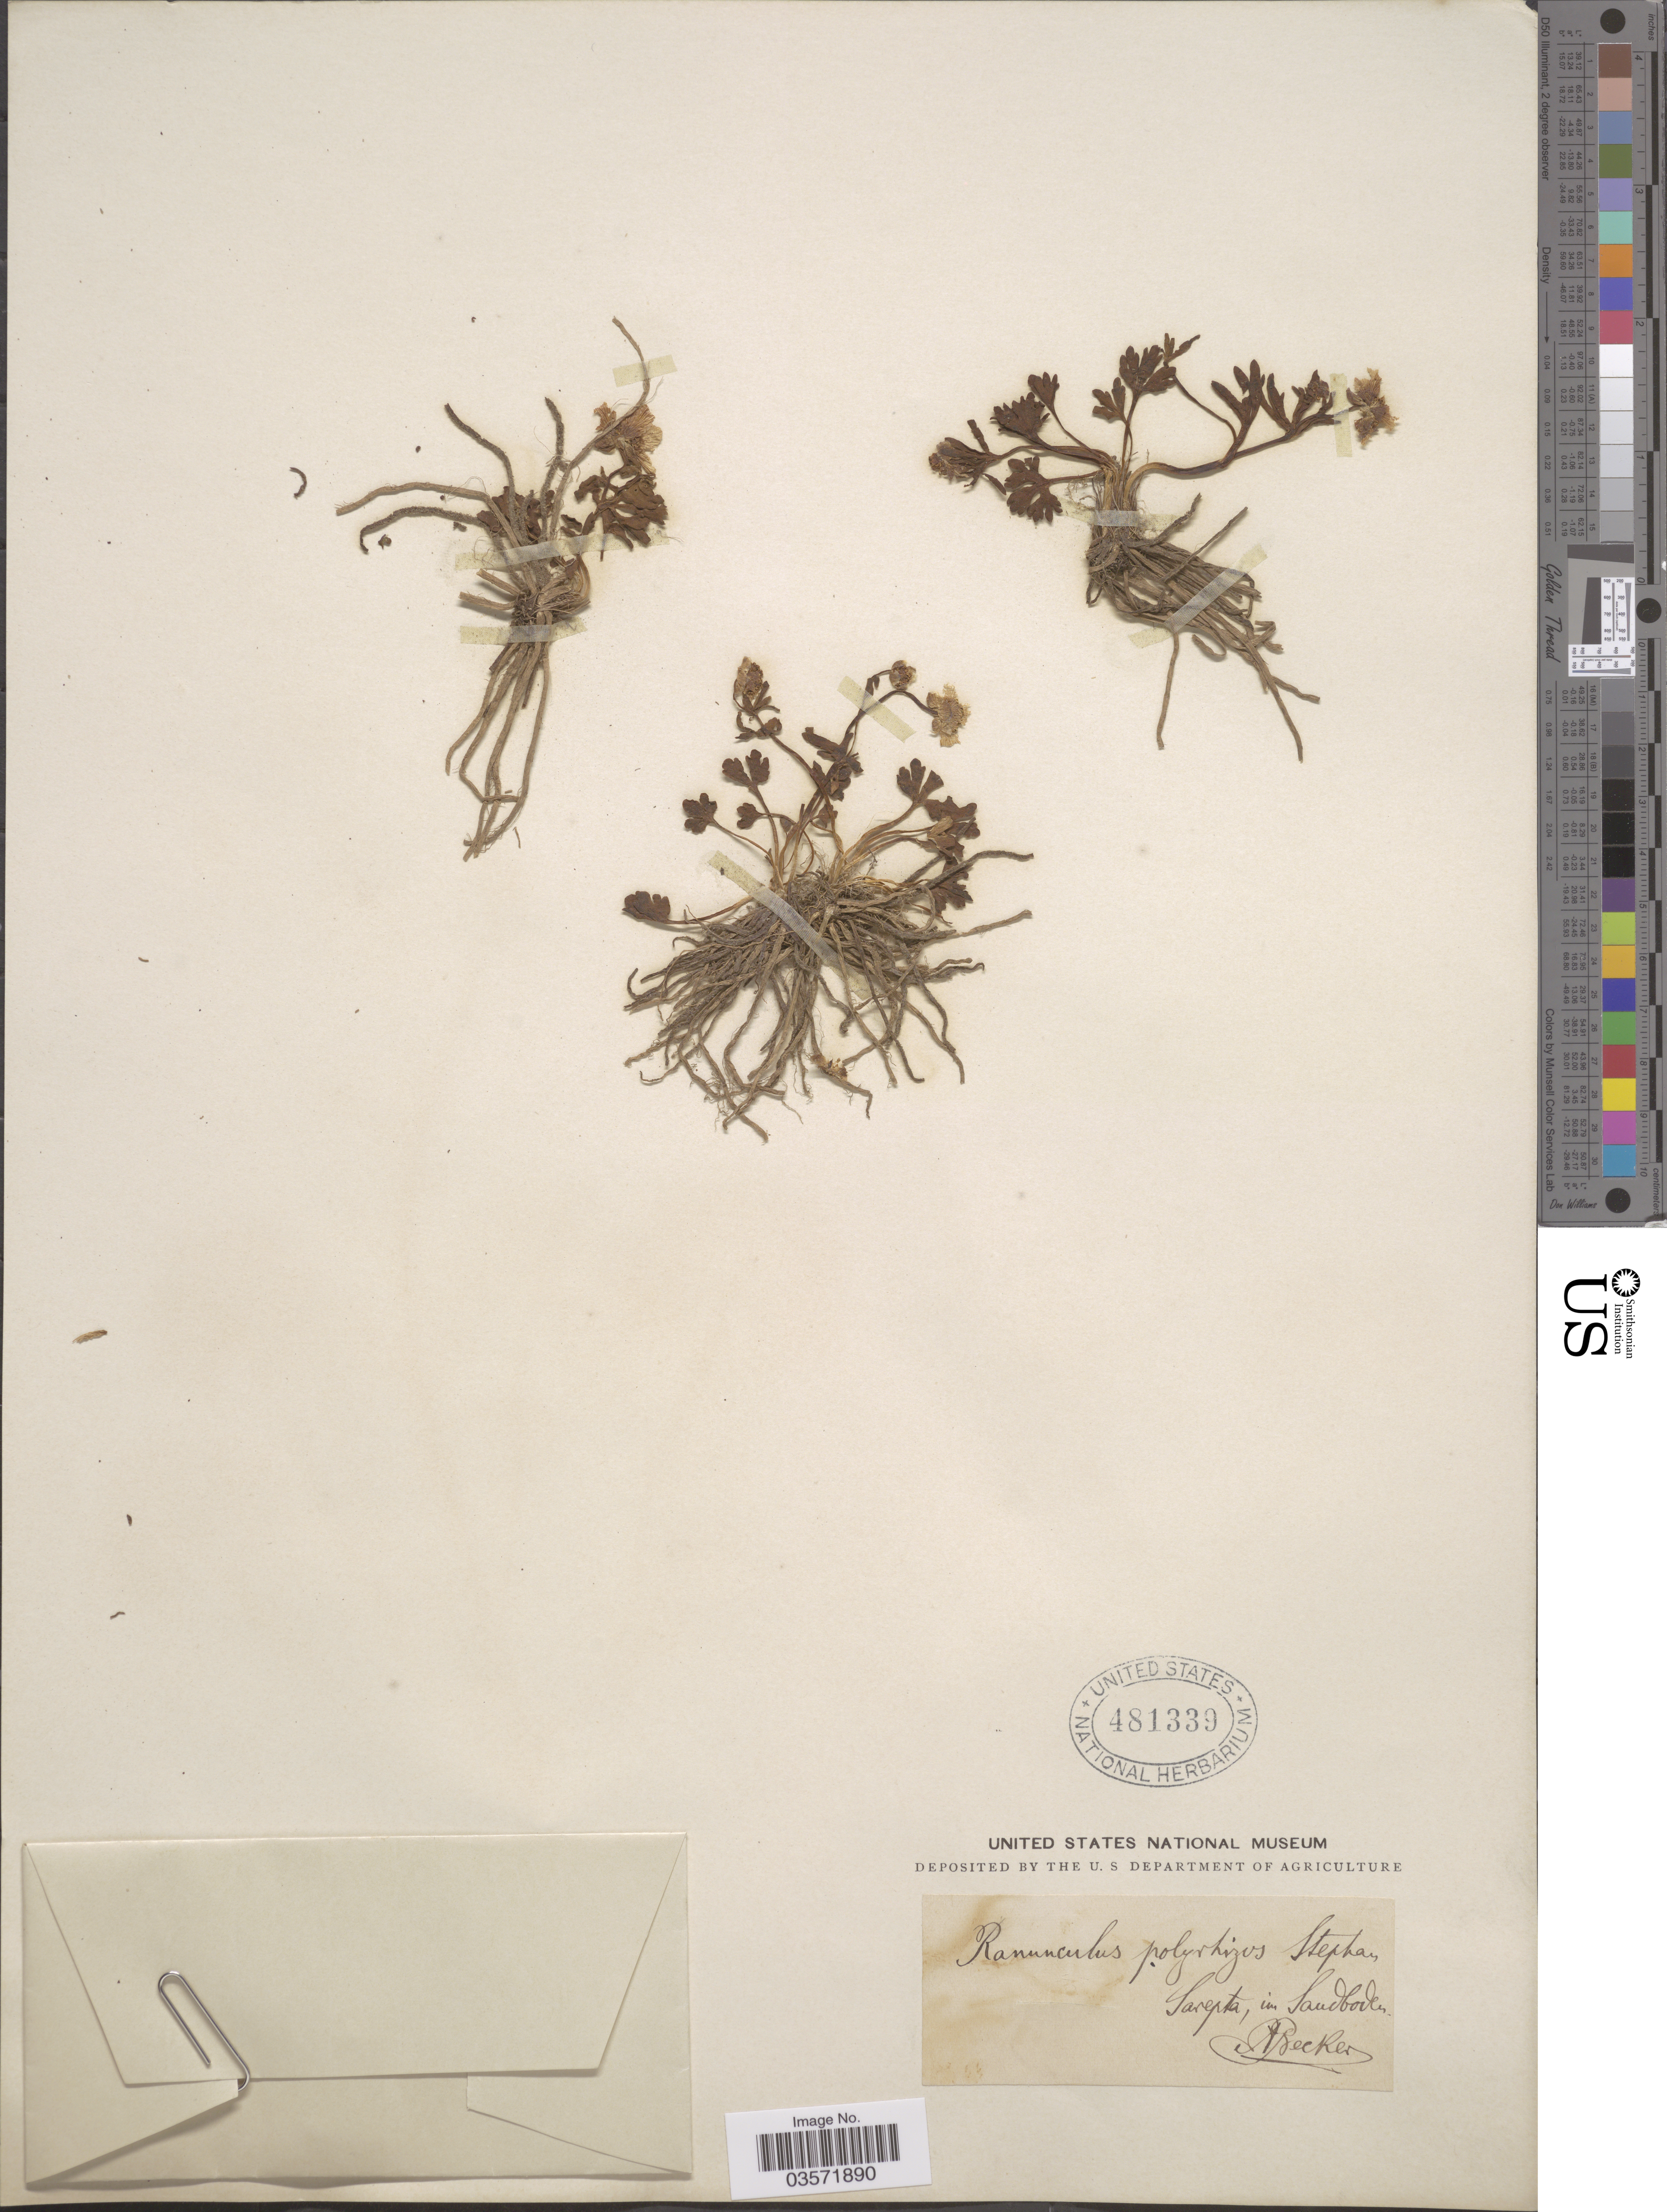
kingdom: Plantae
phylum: Tracheophyta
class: Magnoliopsida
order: Ranunculales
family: Ranunculaceae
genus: Ranunculus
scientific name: Ranunculus polyrhizus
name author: Soleir. ex Nyman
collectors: A. Becker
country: Russian Federation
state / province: Volgograd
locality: Sarepta.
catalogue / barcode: US 481339